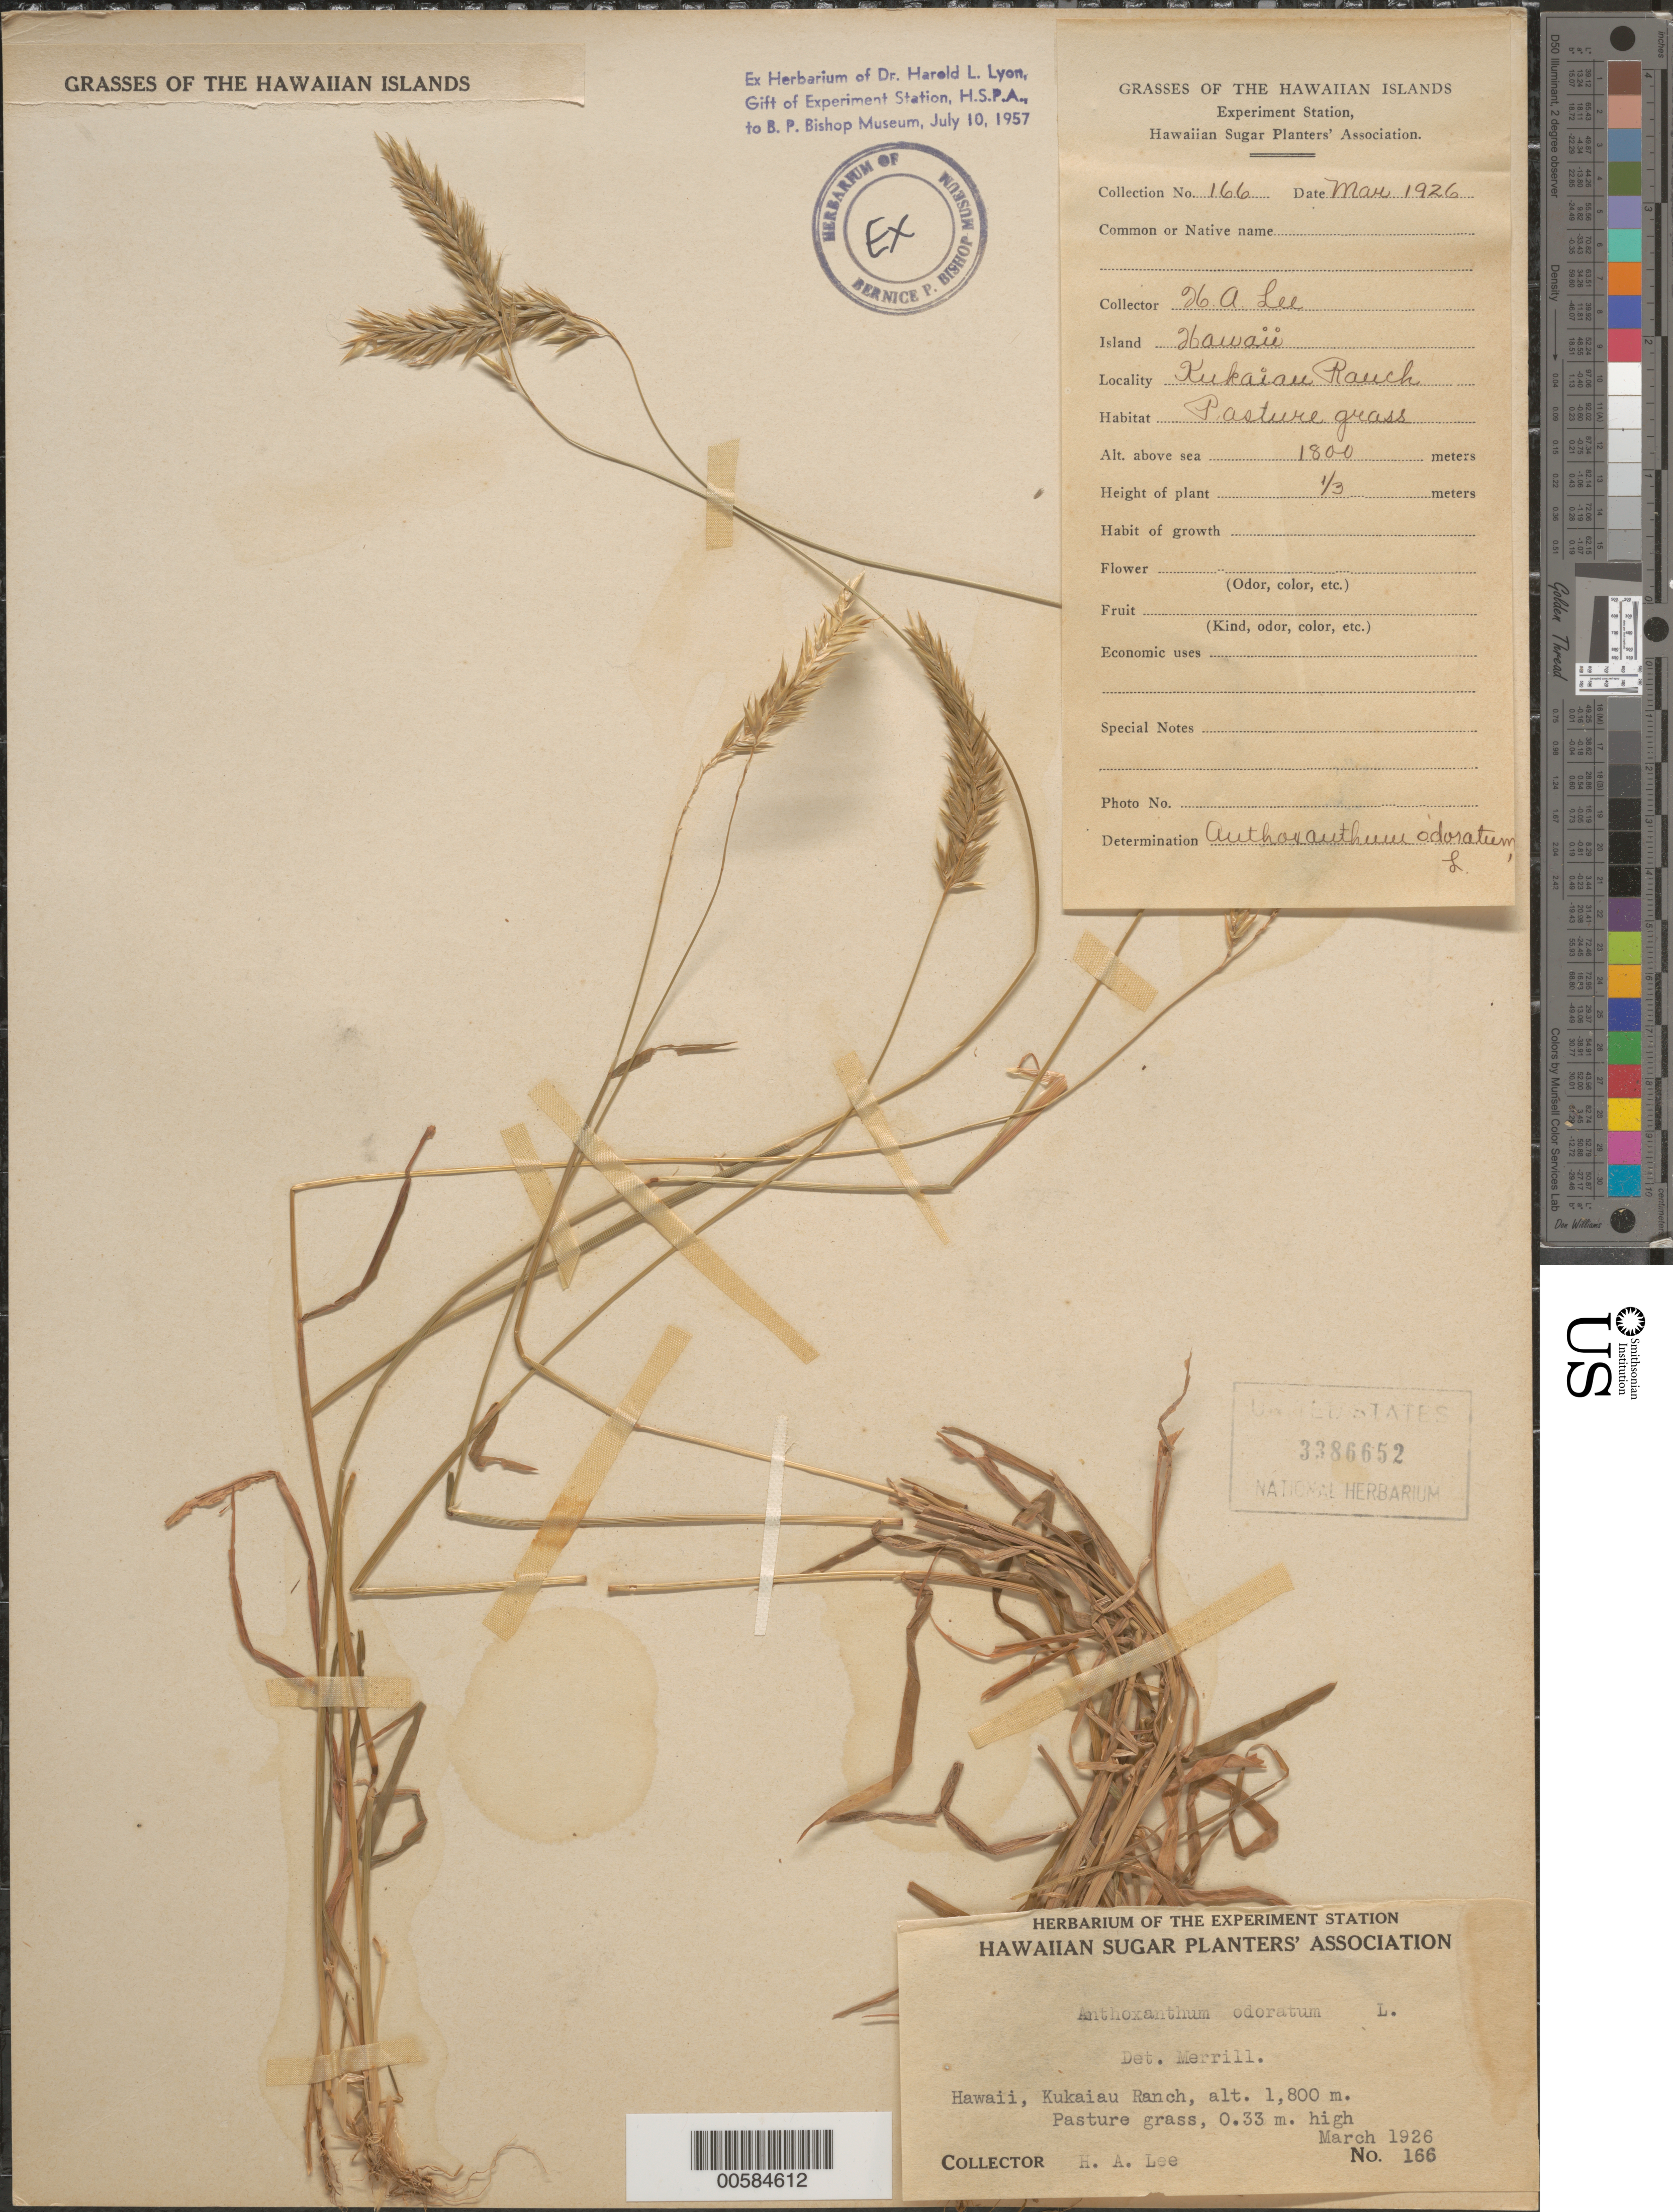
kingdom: Plantae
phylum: Tracheophyta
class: Liliopsida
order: Poales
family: Poaceae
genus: Anthoxanthum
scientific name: Anthoxanthum odoratum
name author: L.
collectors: H. Lee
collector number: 166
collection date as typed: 0 Mar 1926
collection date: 1926-03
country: United States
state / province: Hawaii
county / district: Hawaii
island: Hawaii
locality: Kukaiau Ranch.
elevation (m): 1800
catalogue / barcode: US 3386652